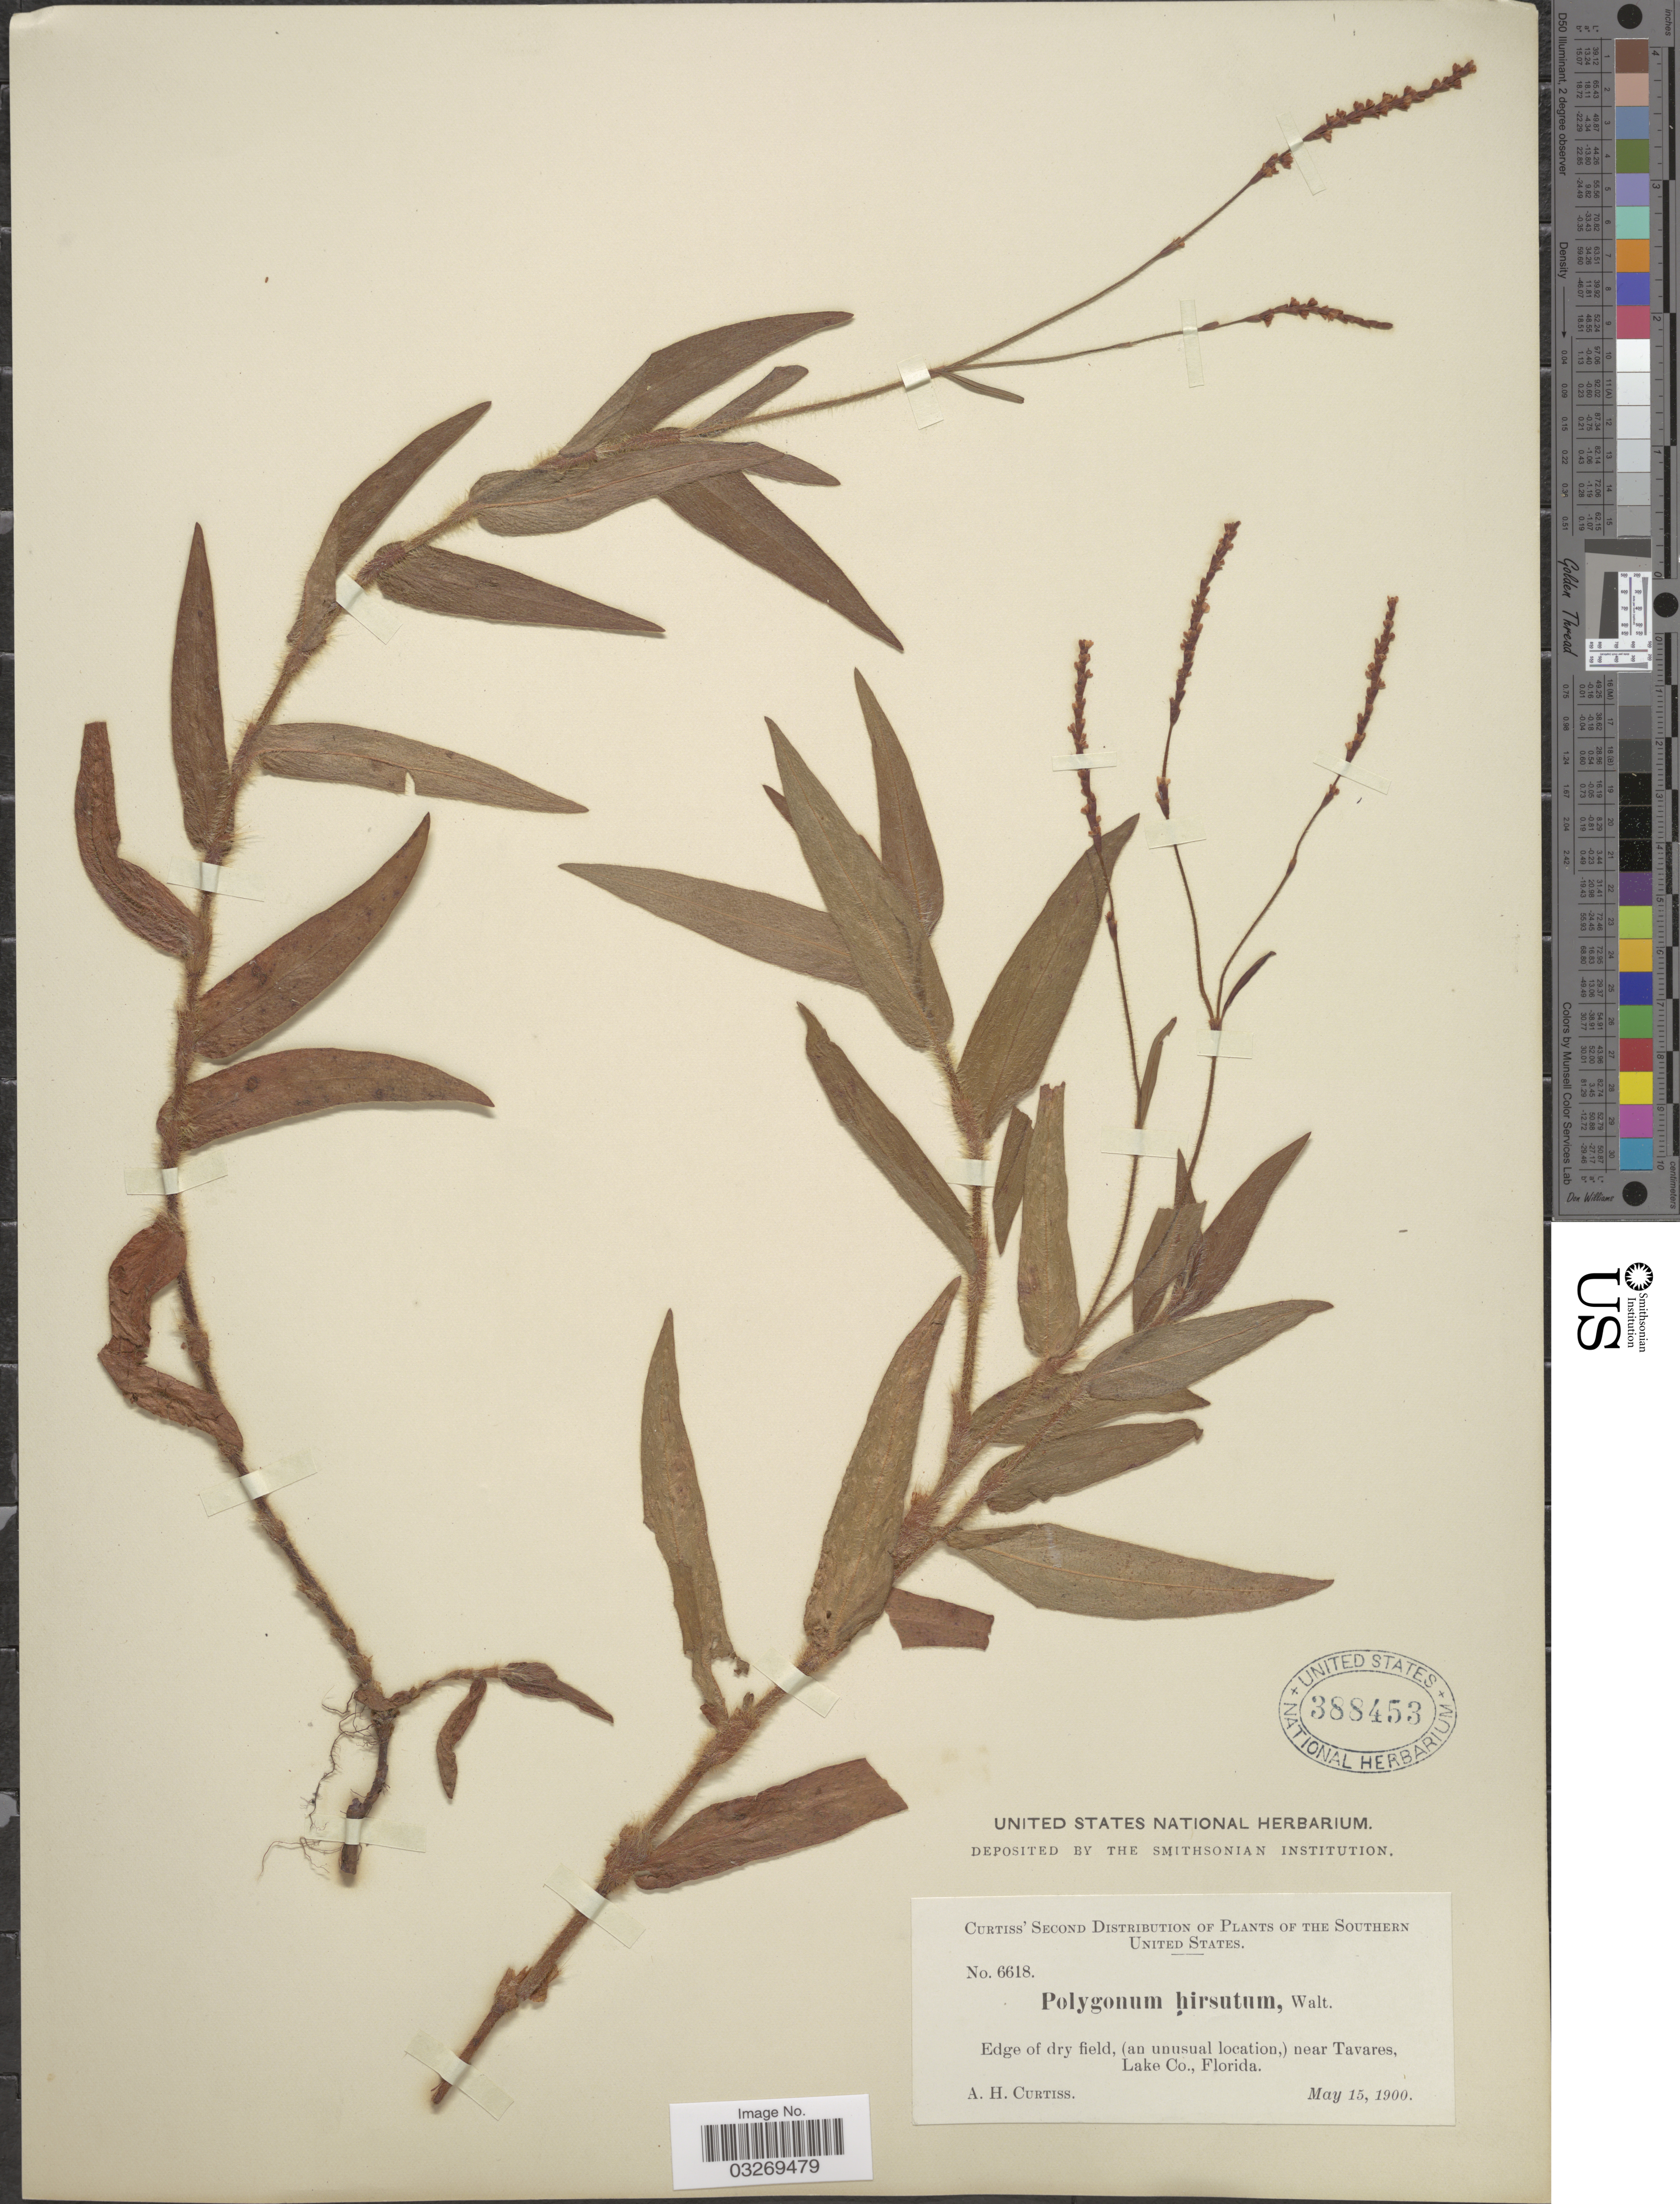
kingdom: Plantae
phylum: Tracheophyta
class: Magnoliopsida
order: Caryophyllales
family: Polygonaceae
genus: Persicaria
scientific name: Persicaria hirsuta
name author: (Walter) Small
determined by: Atha, D. E.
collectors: A. H. Curtiss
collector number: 6618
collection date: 1900-05-15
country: United States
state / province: Florida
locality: Southern United States, near Tavares, Lake Co.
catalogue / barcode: US 388453